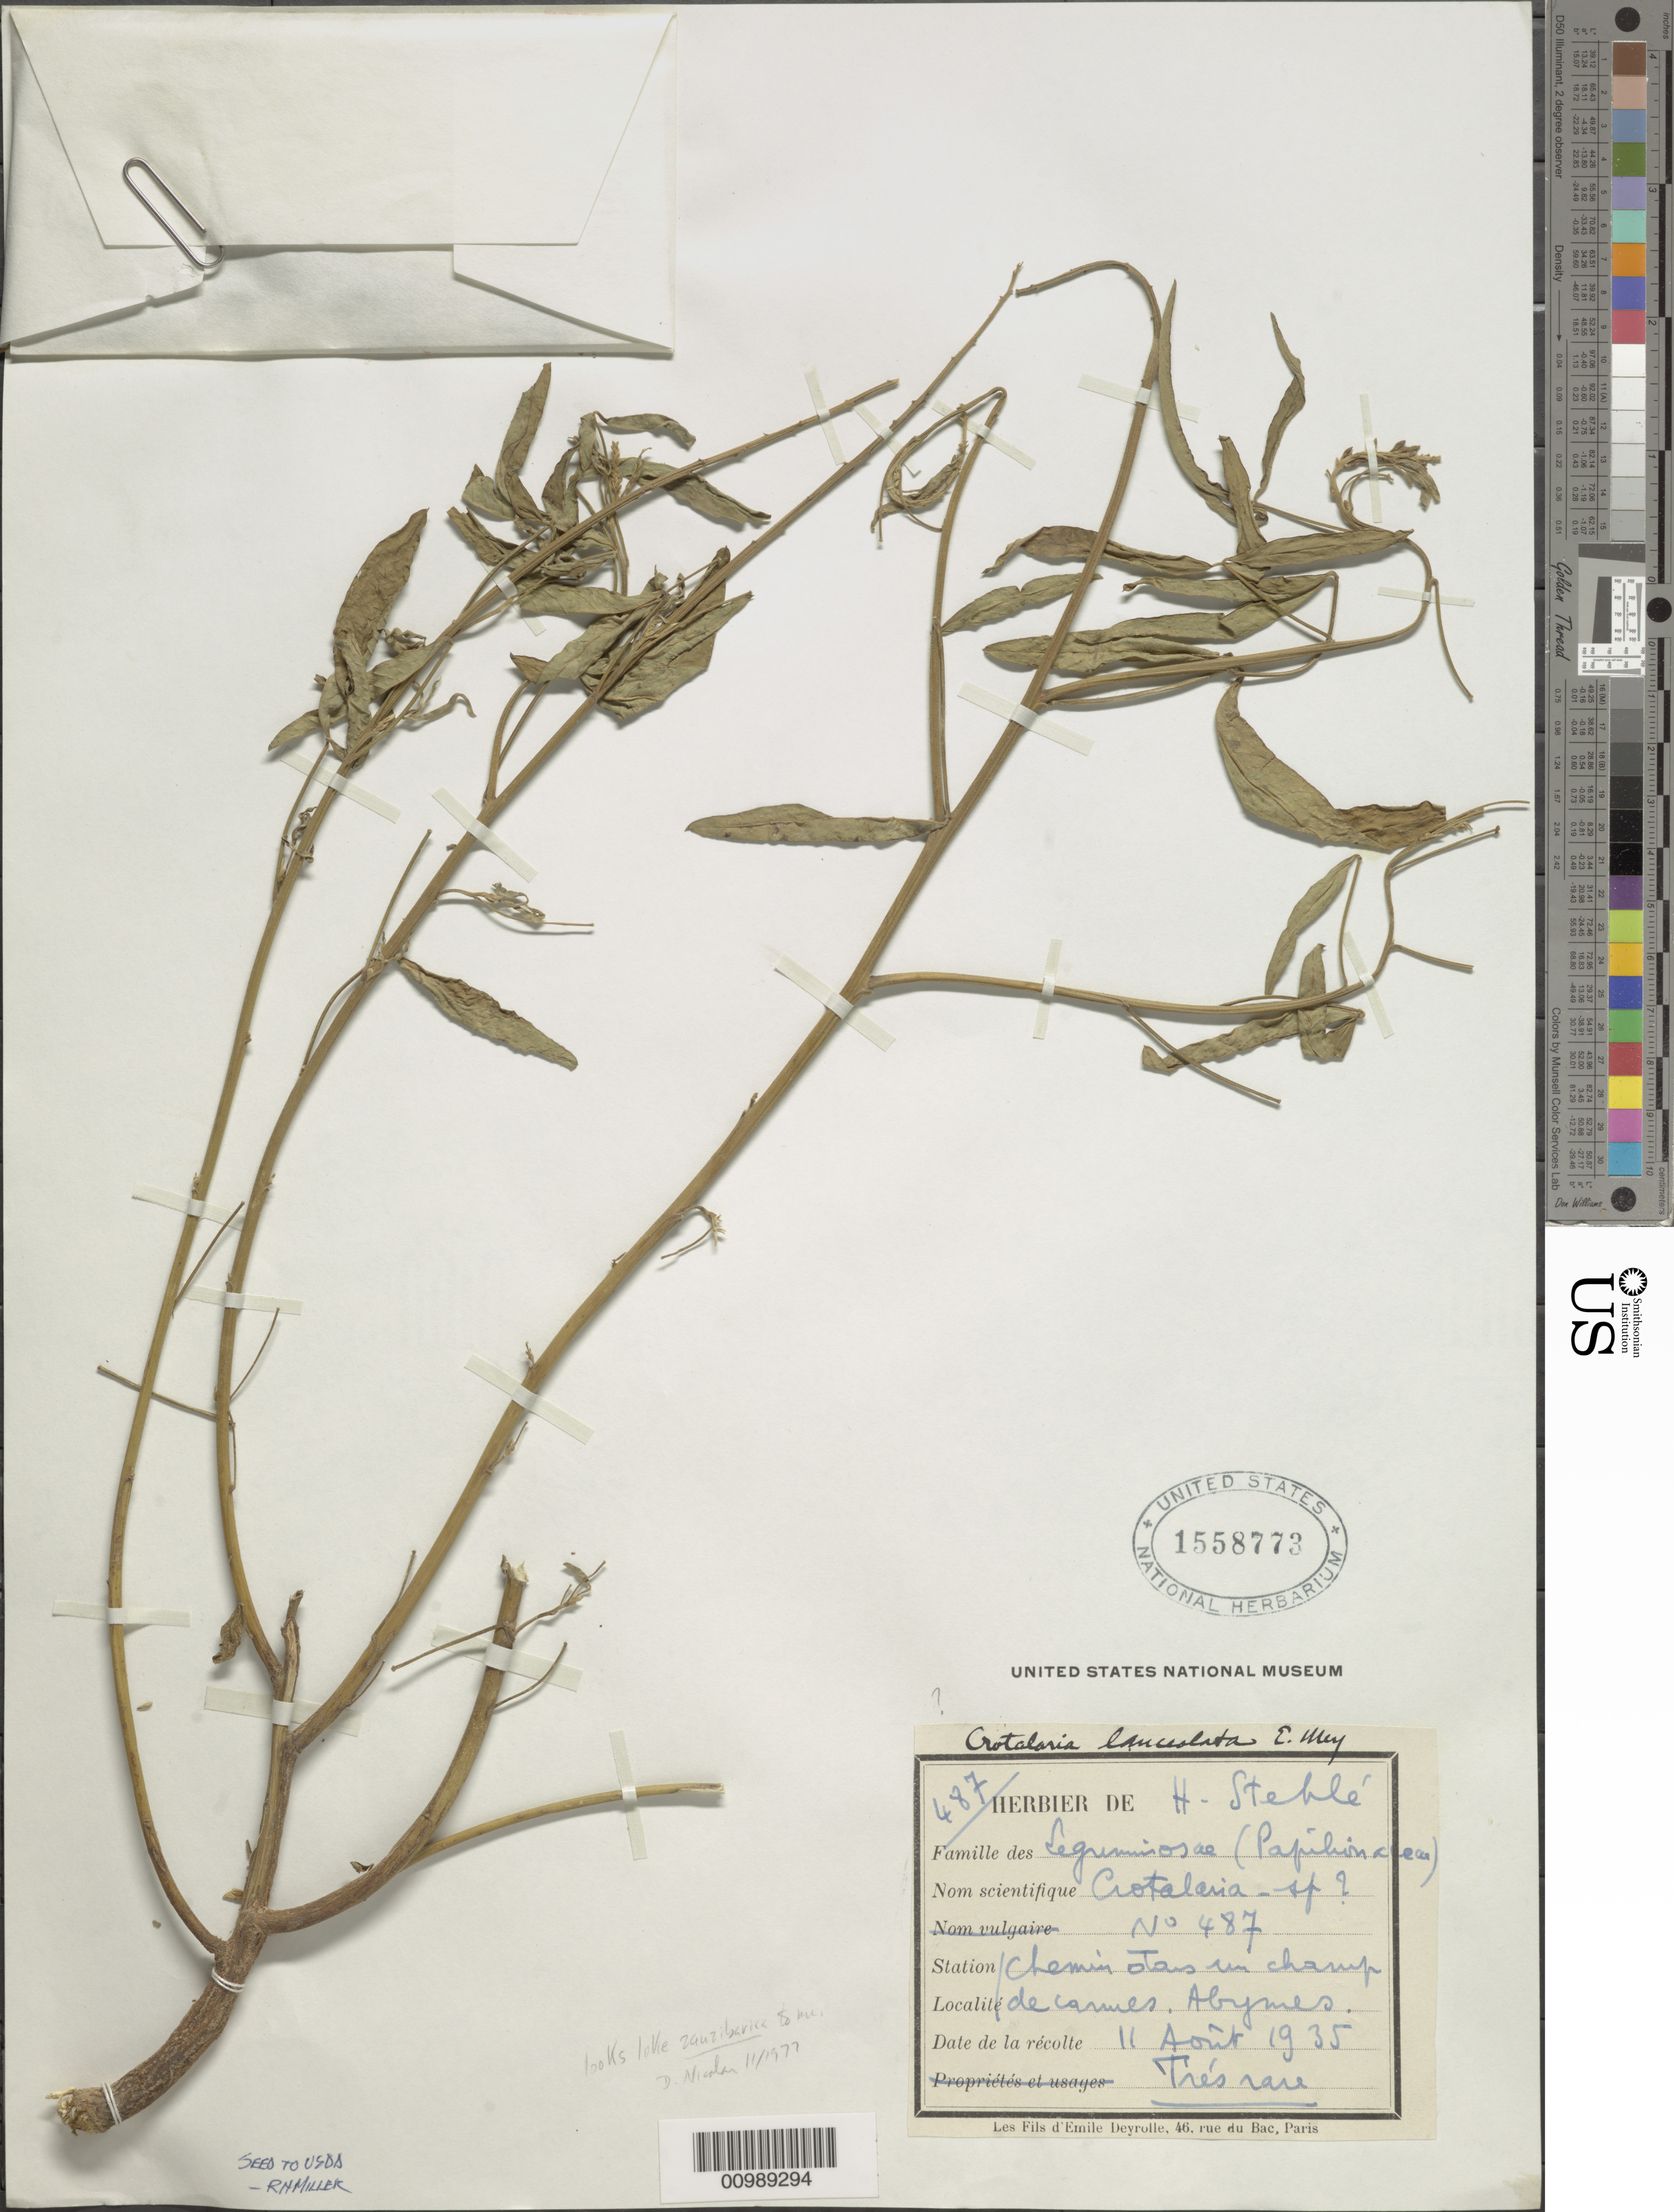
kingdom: Plantae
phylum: Tracheophyta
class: Magnoliopsida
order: Fabales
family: Fabaceae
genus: Crotalaria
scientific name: Crotalaria zanzibarica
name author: Benth.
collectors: H. Stehlé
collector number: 487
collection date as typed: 11 Aug 1935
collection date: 1935-08-11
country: Guadeloupe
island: Grande Terre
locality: De Carmes, Abymes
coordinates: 0 N, 0 E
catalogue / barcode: US 1558773